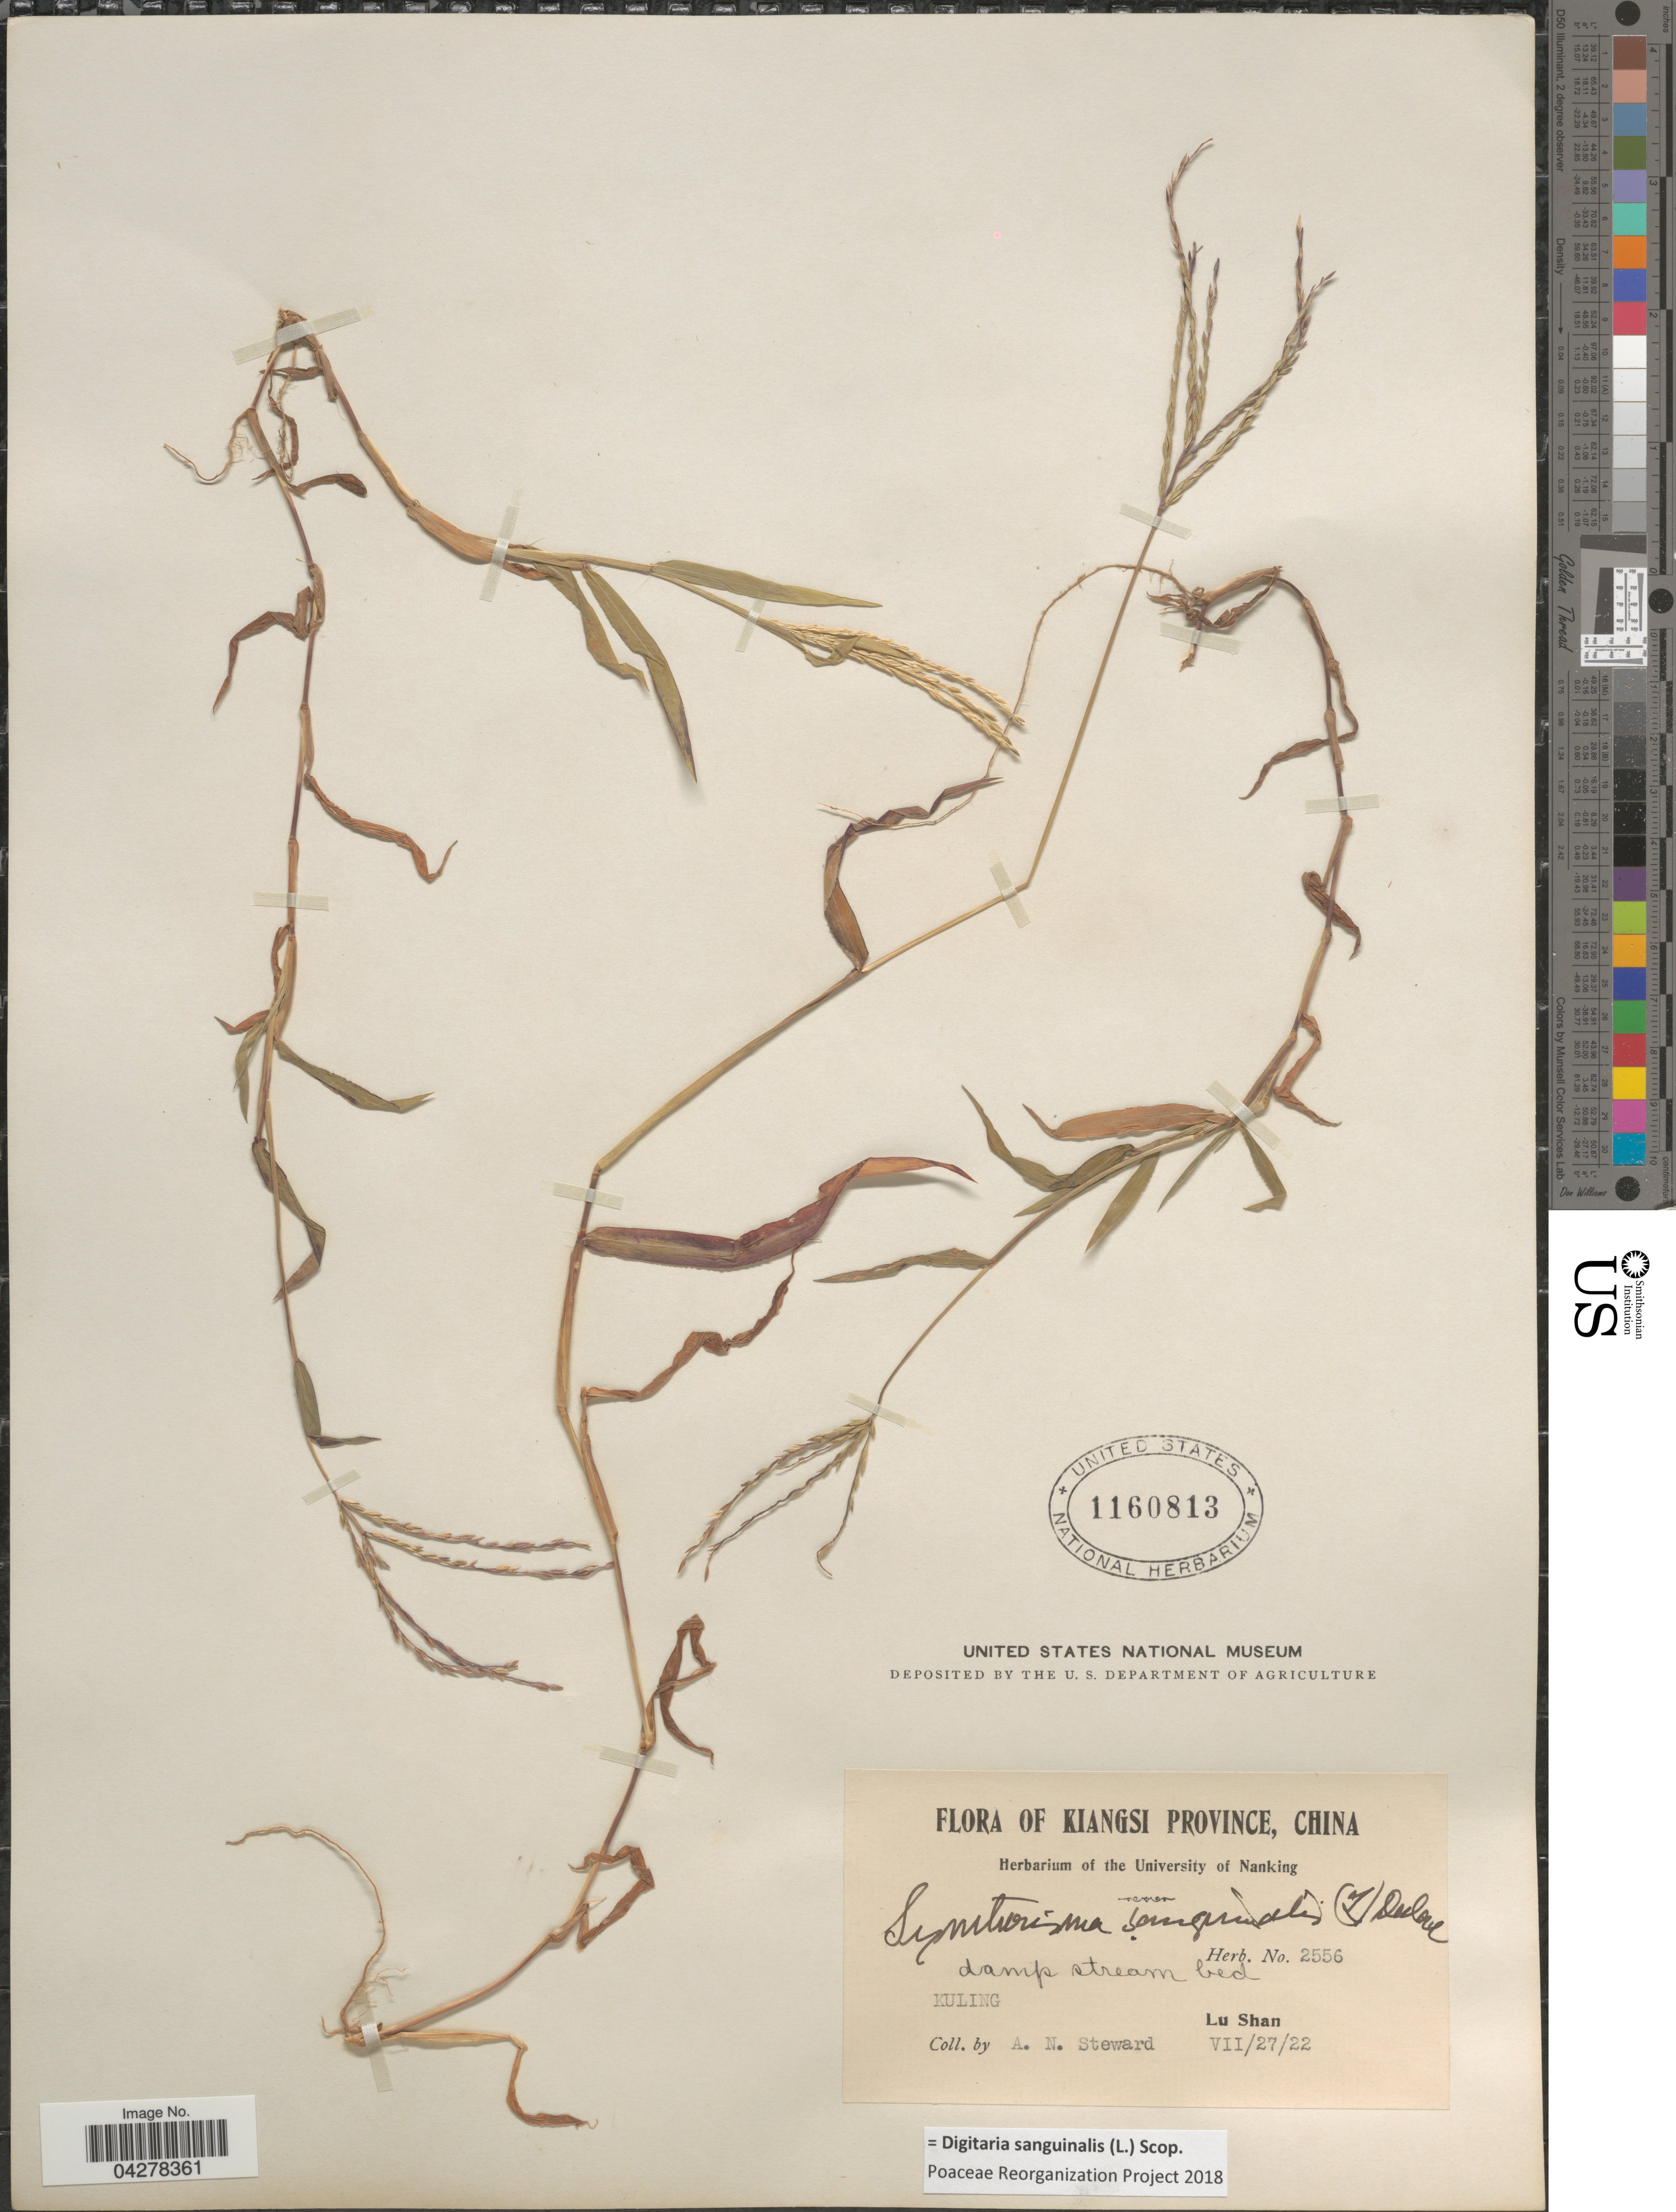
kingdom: Plantae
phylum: Tracheophyta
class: Liliopsida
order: Poales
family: Poaceae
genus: Digitaria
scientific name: Digitaria sanguinalis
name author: (L.) Scop.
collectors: A. N. Steward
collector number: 2556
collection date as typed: Transcribed d/m/y: 27/7/22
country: China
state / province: Jiangxi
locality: Kiangsi Province. Damp stream bed. Kuling. Lu Shan.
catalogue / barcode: US 1160813